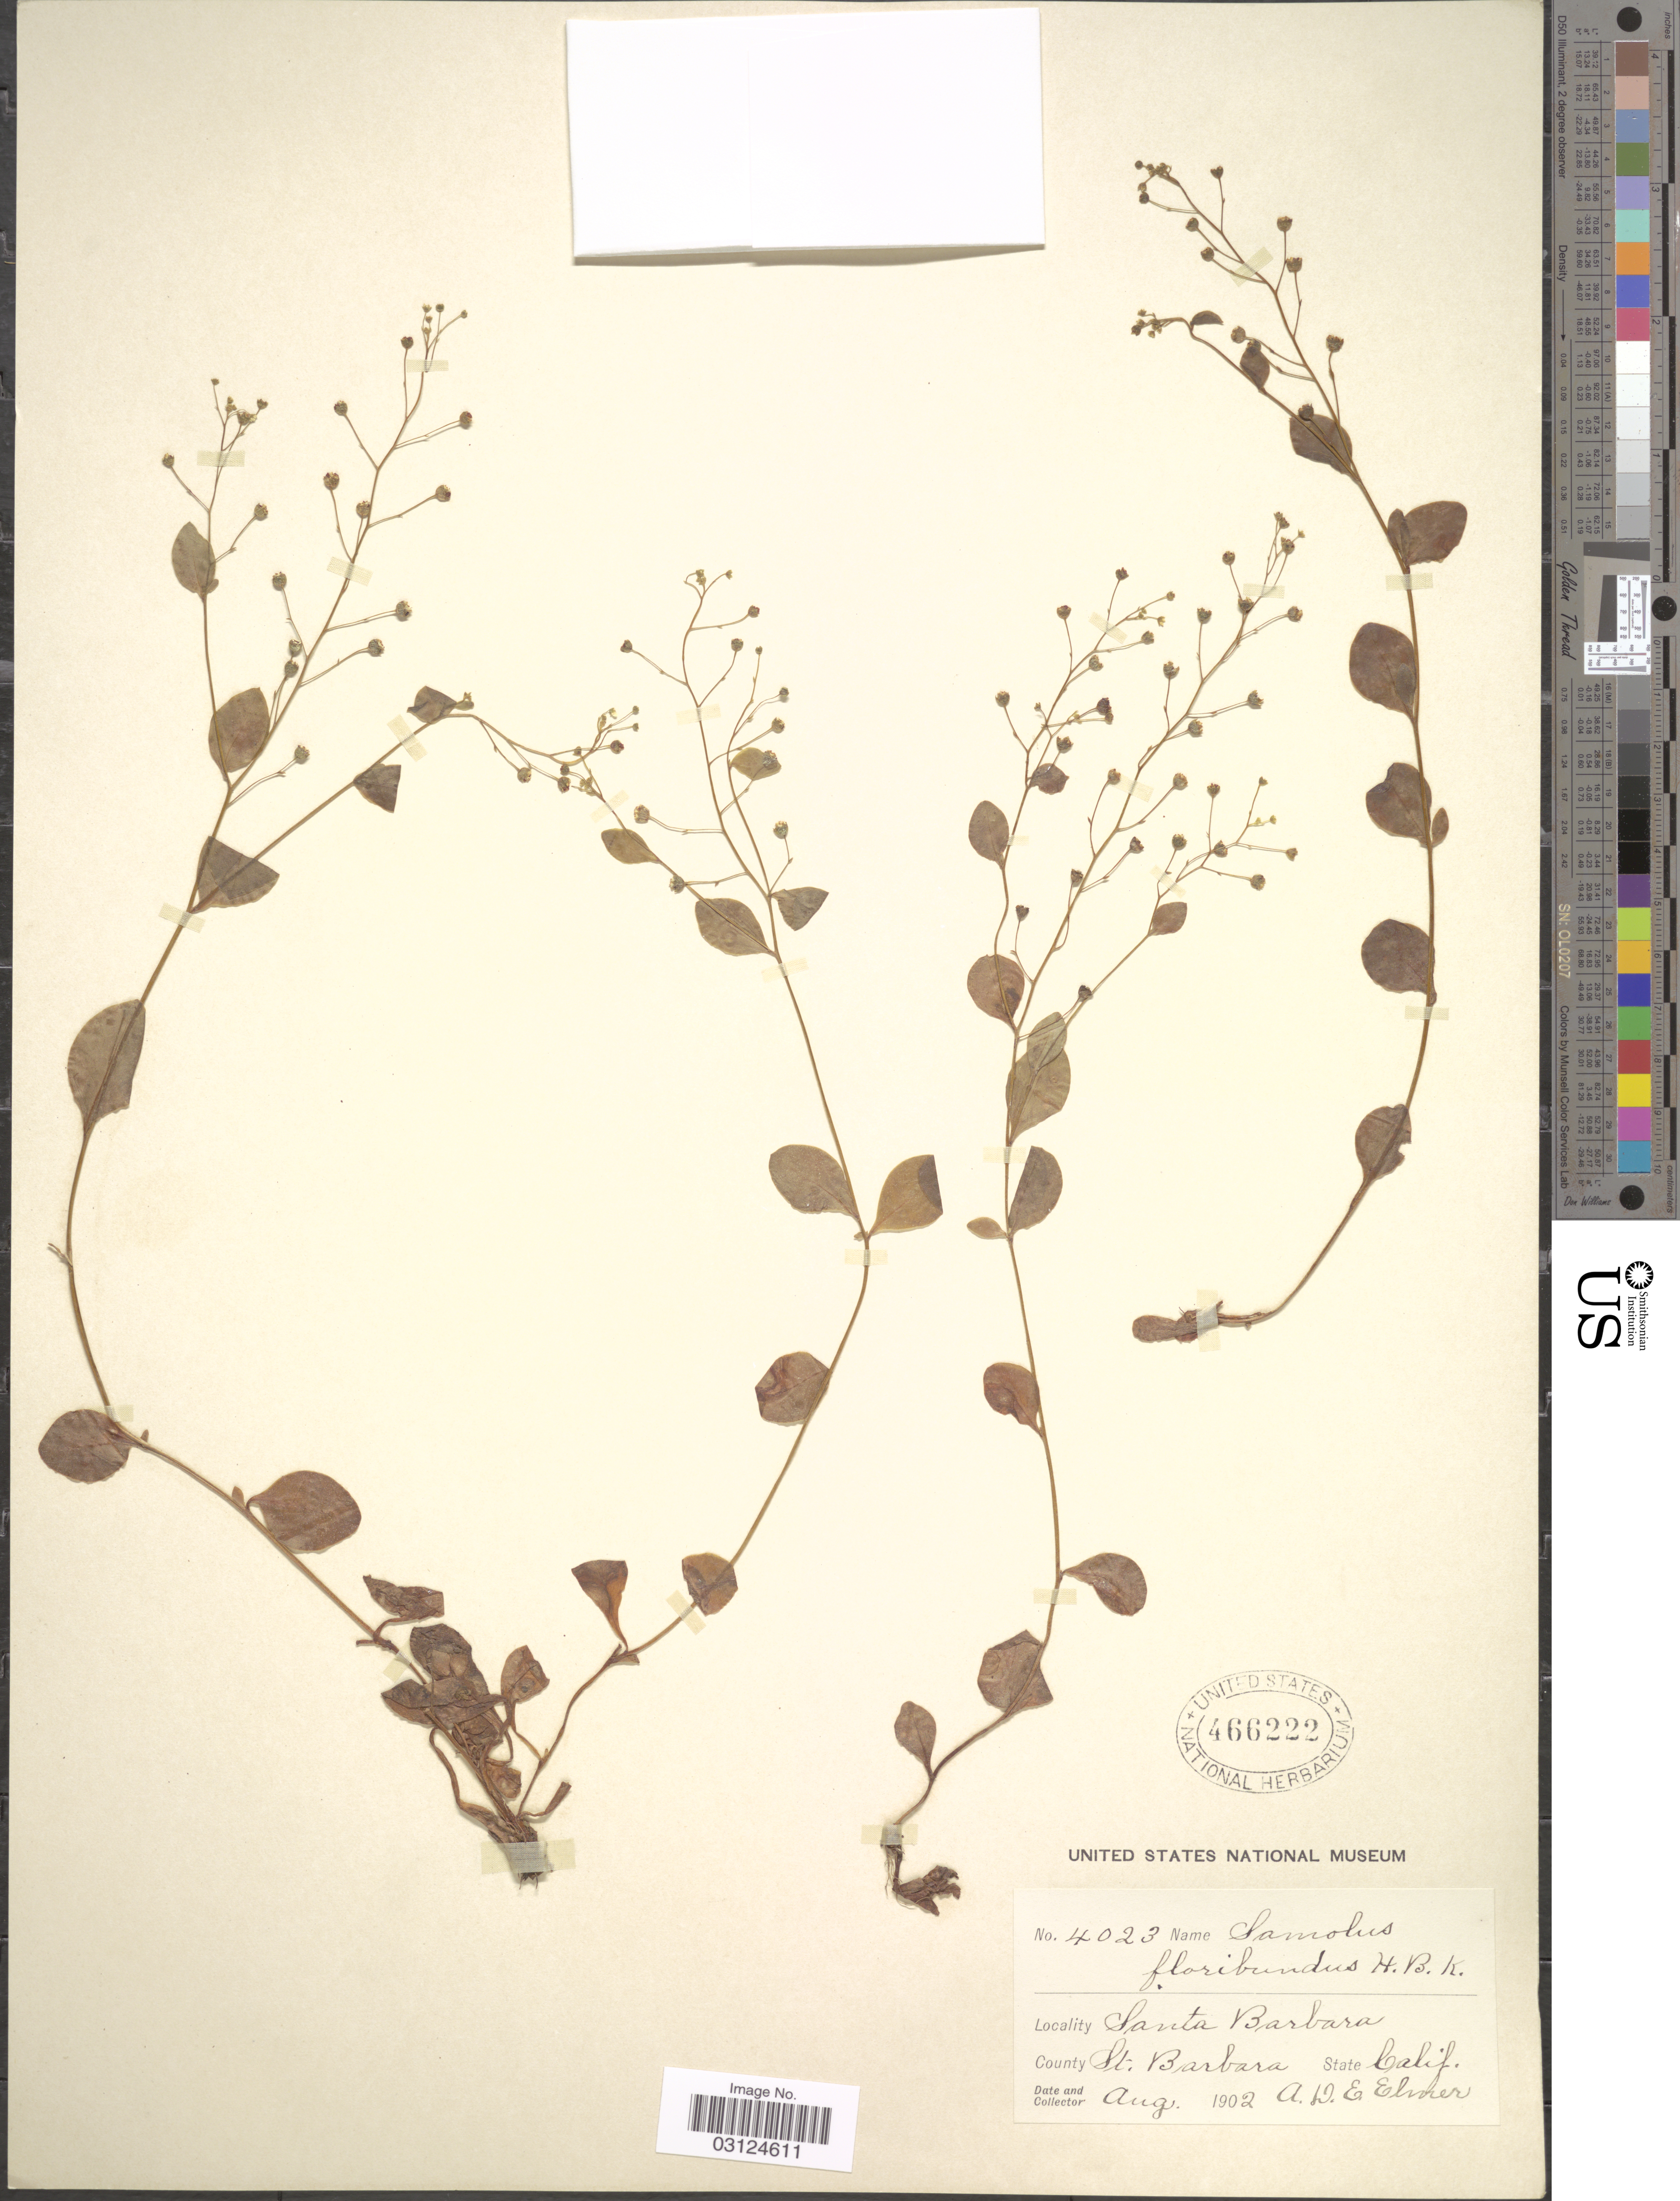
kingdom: Plantae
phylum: Tracheophyta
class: Magnoliopsida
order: Ericales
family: Primulaceae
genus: Samolus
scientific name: Samolus parviflorus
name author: Raf.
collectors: A. D. E. Elmer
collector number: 4023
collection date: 1902-08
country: United States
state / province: California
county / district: Santa Barbara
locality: Santa Barbara. County St. Barbara.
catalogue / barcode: US 466222